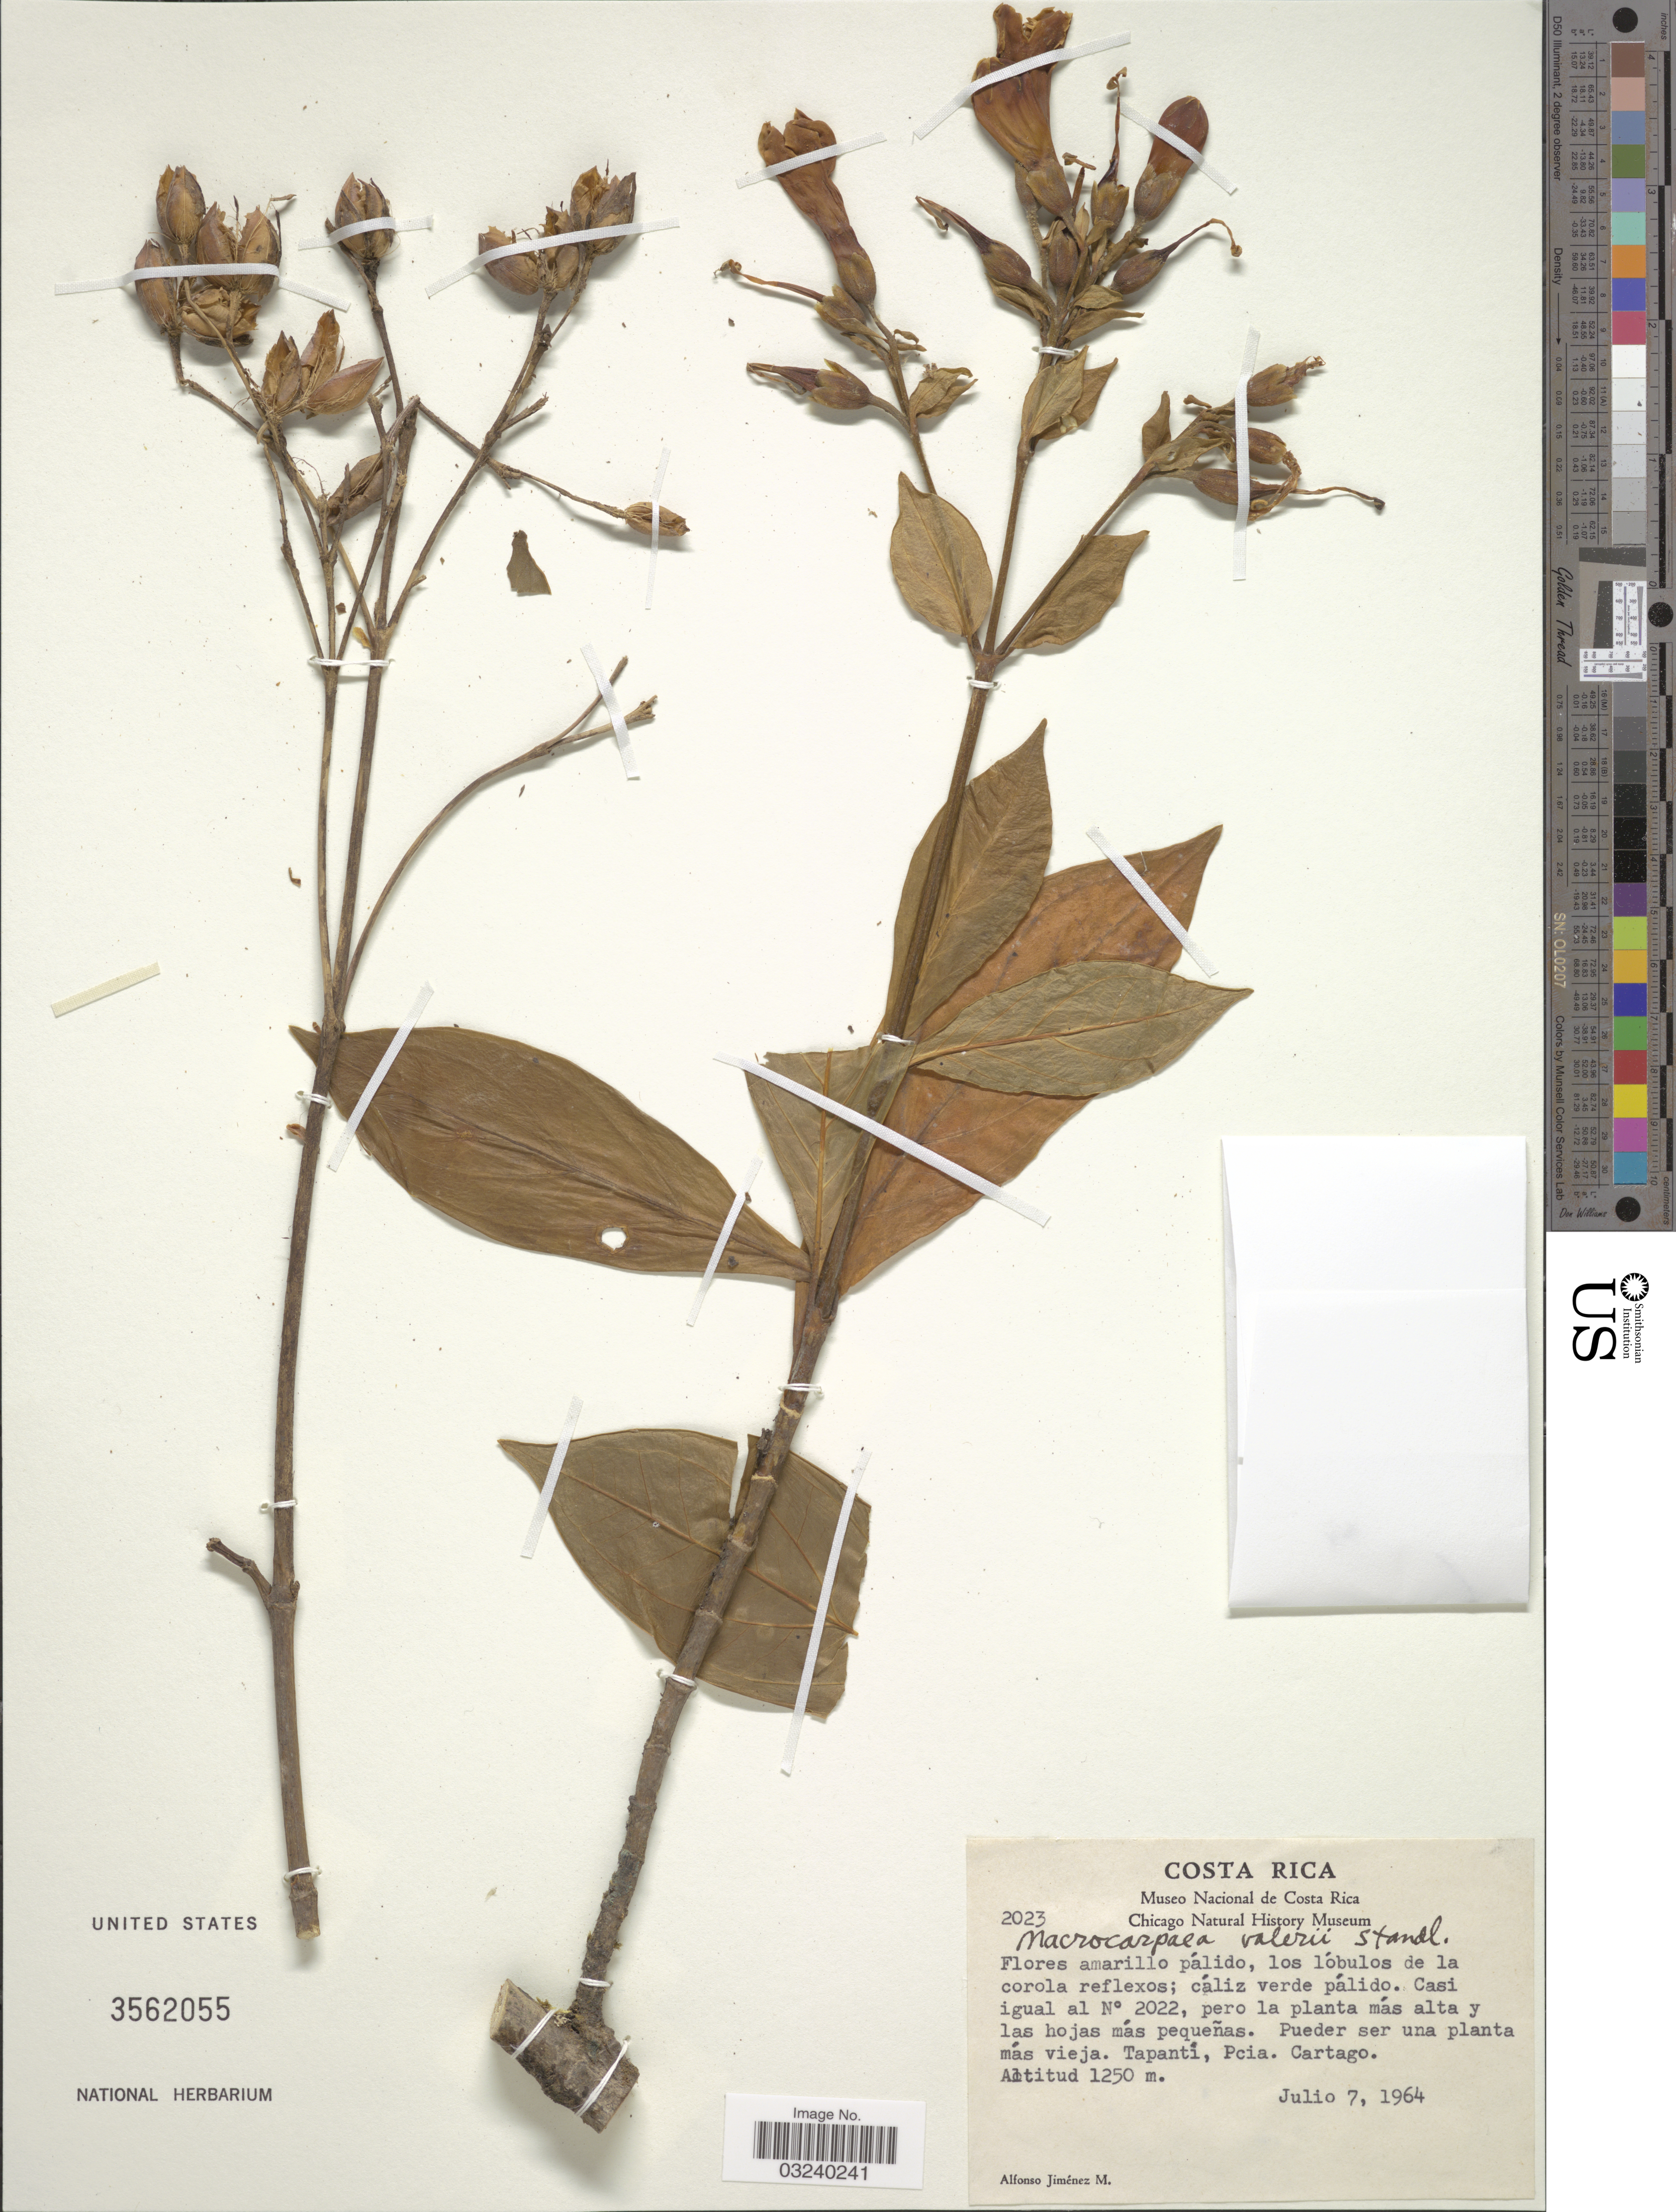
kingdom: Plantae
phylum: Tracheophyta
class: Magnoliopsida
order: Gentianales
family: Gentianaceae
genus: Macrocarpaea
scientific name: Macrocarpaea acuminata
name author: Weaver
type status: Isotype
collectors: A. Jimenez M.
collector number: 2023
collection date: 1964-07-07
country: Costa Rica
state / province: Cartago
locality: Tapantí, Pcia. Cartago.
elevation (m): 1250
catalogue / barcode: US 3562055